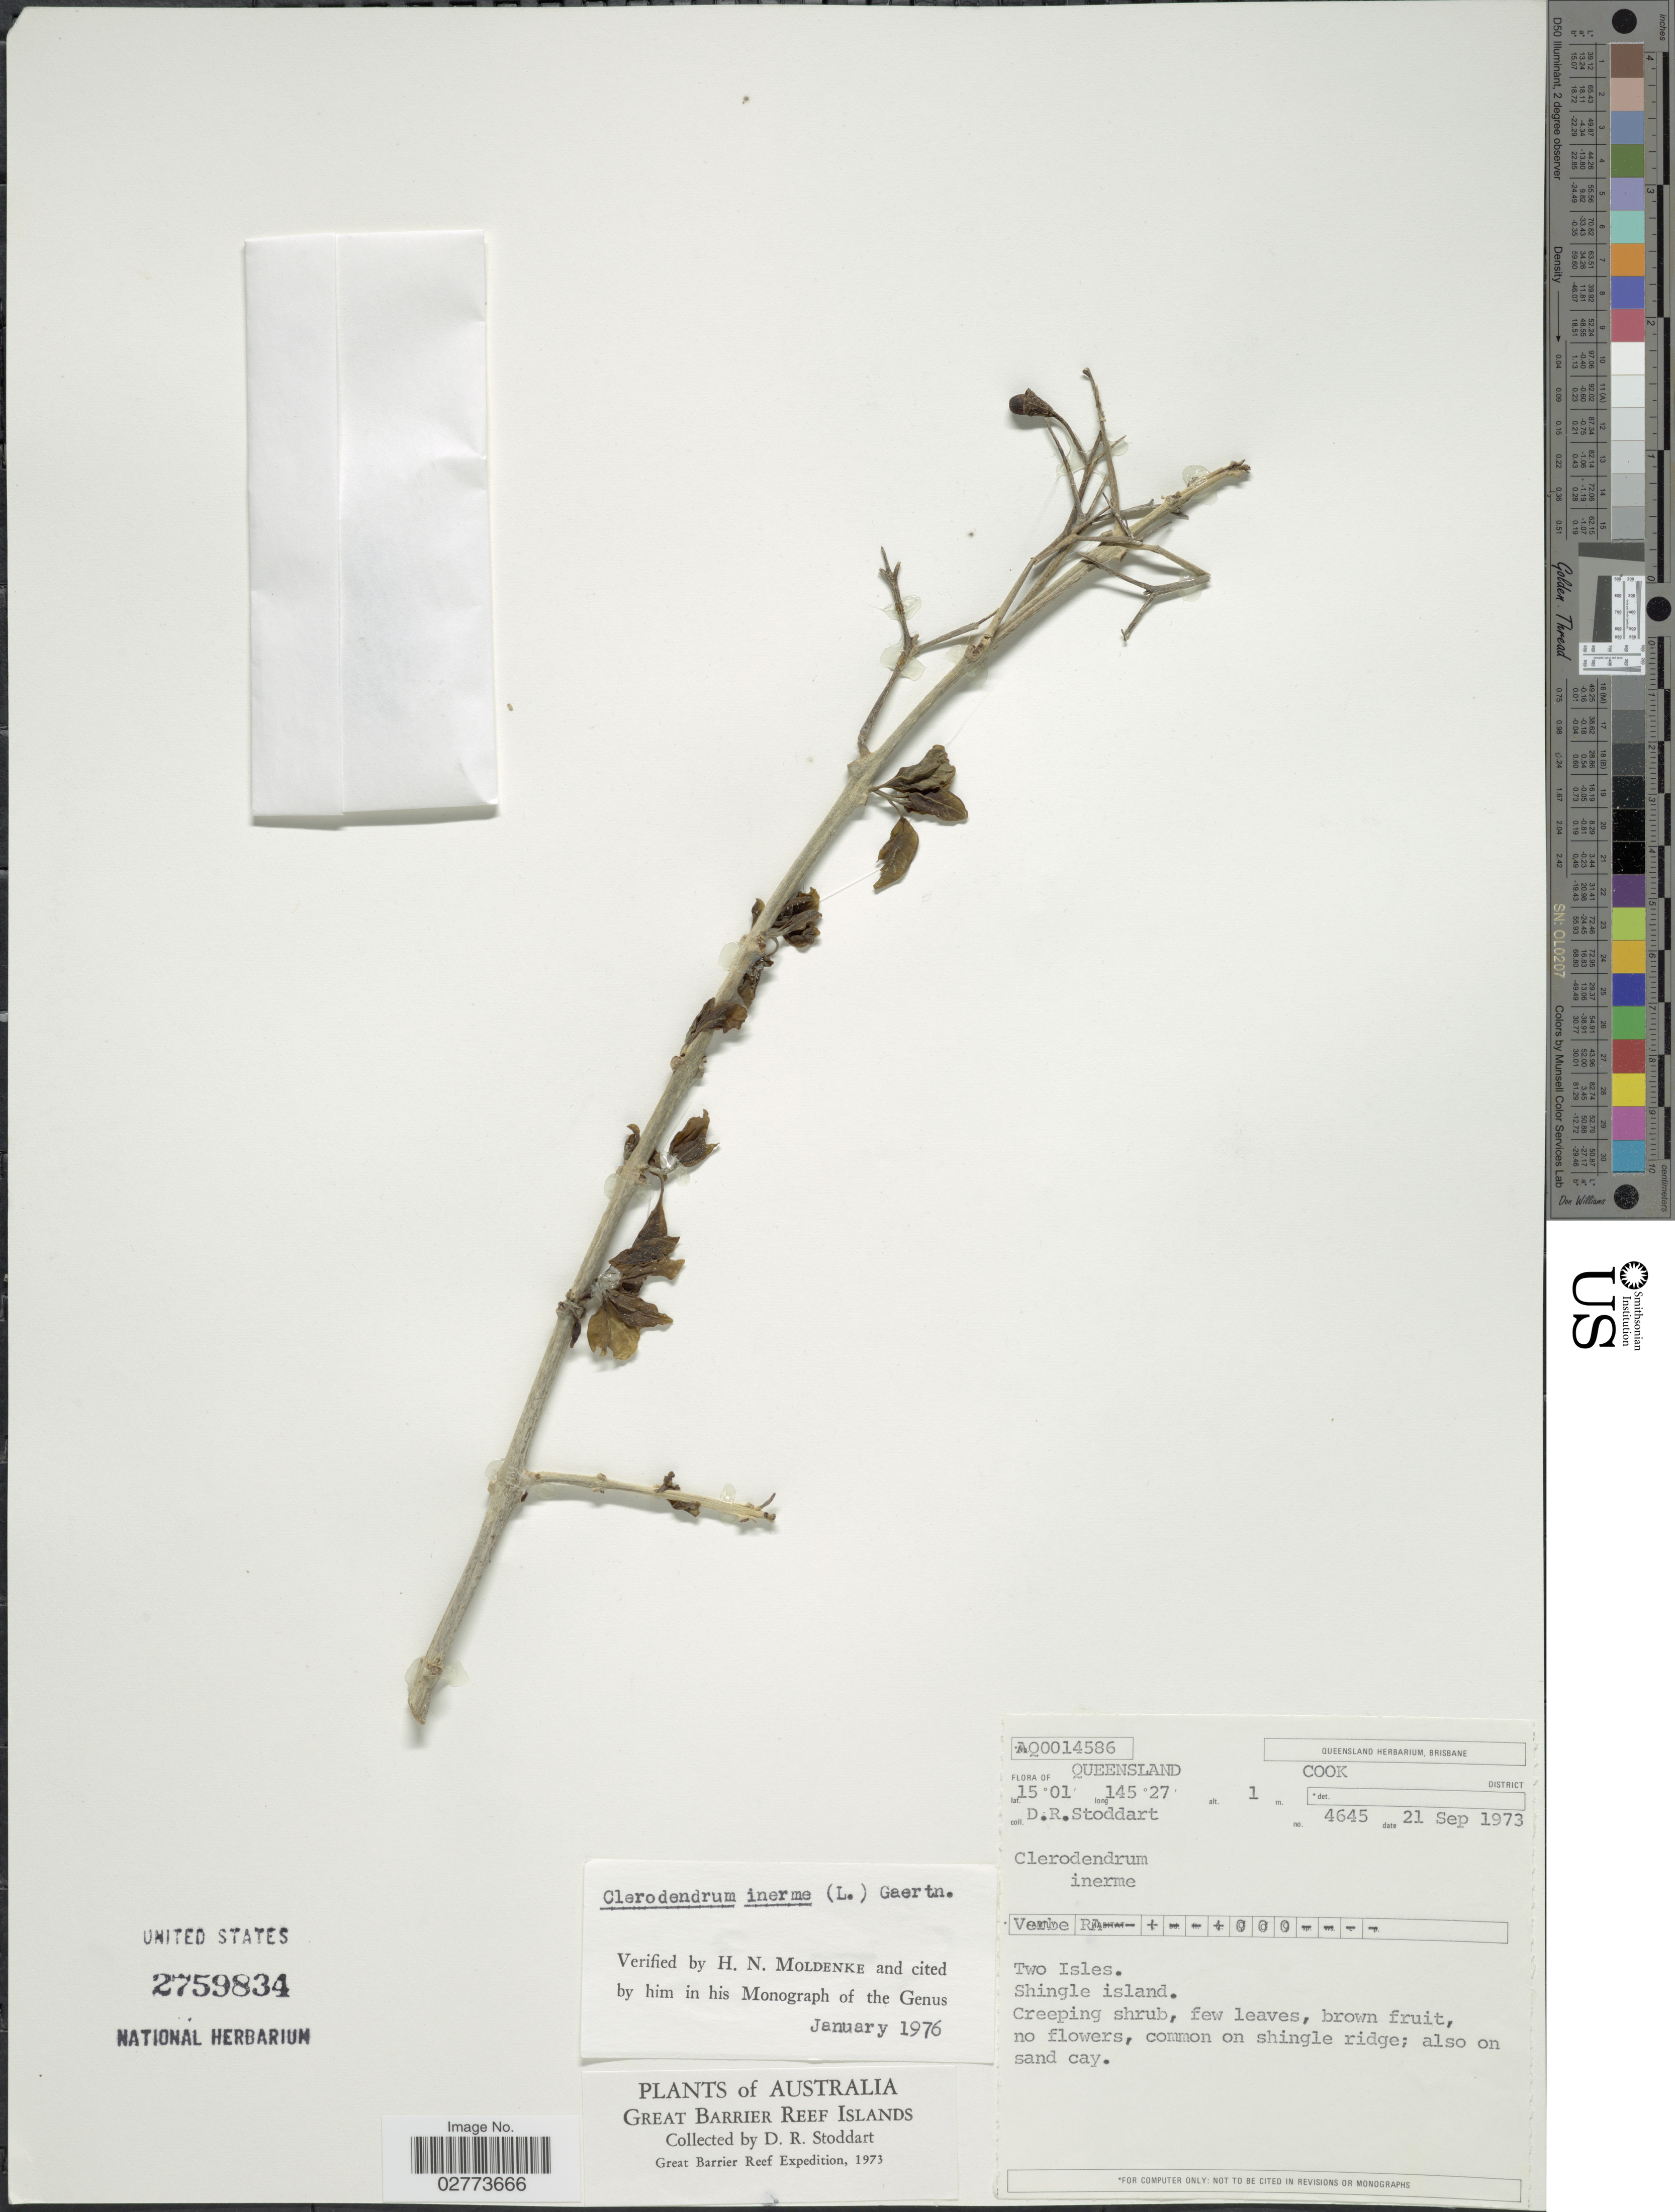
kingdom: Plantae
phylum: Tracheophyta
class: Magnoliopsida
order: Lamiales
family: Lamiaceae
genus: Clerodendrum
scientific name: Clerodendrum inerme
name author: (L.) Gaertn.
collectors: D. R. Stoddart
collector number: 4645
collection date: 1973-09-21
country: Australia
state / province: Queensland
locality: Cook District, Two Isles, Great Barrier Reef Islands.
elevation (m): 1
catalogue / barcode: US 2759834